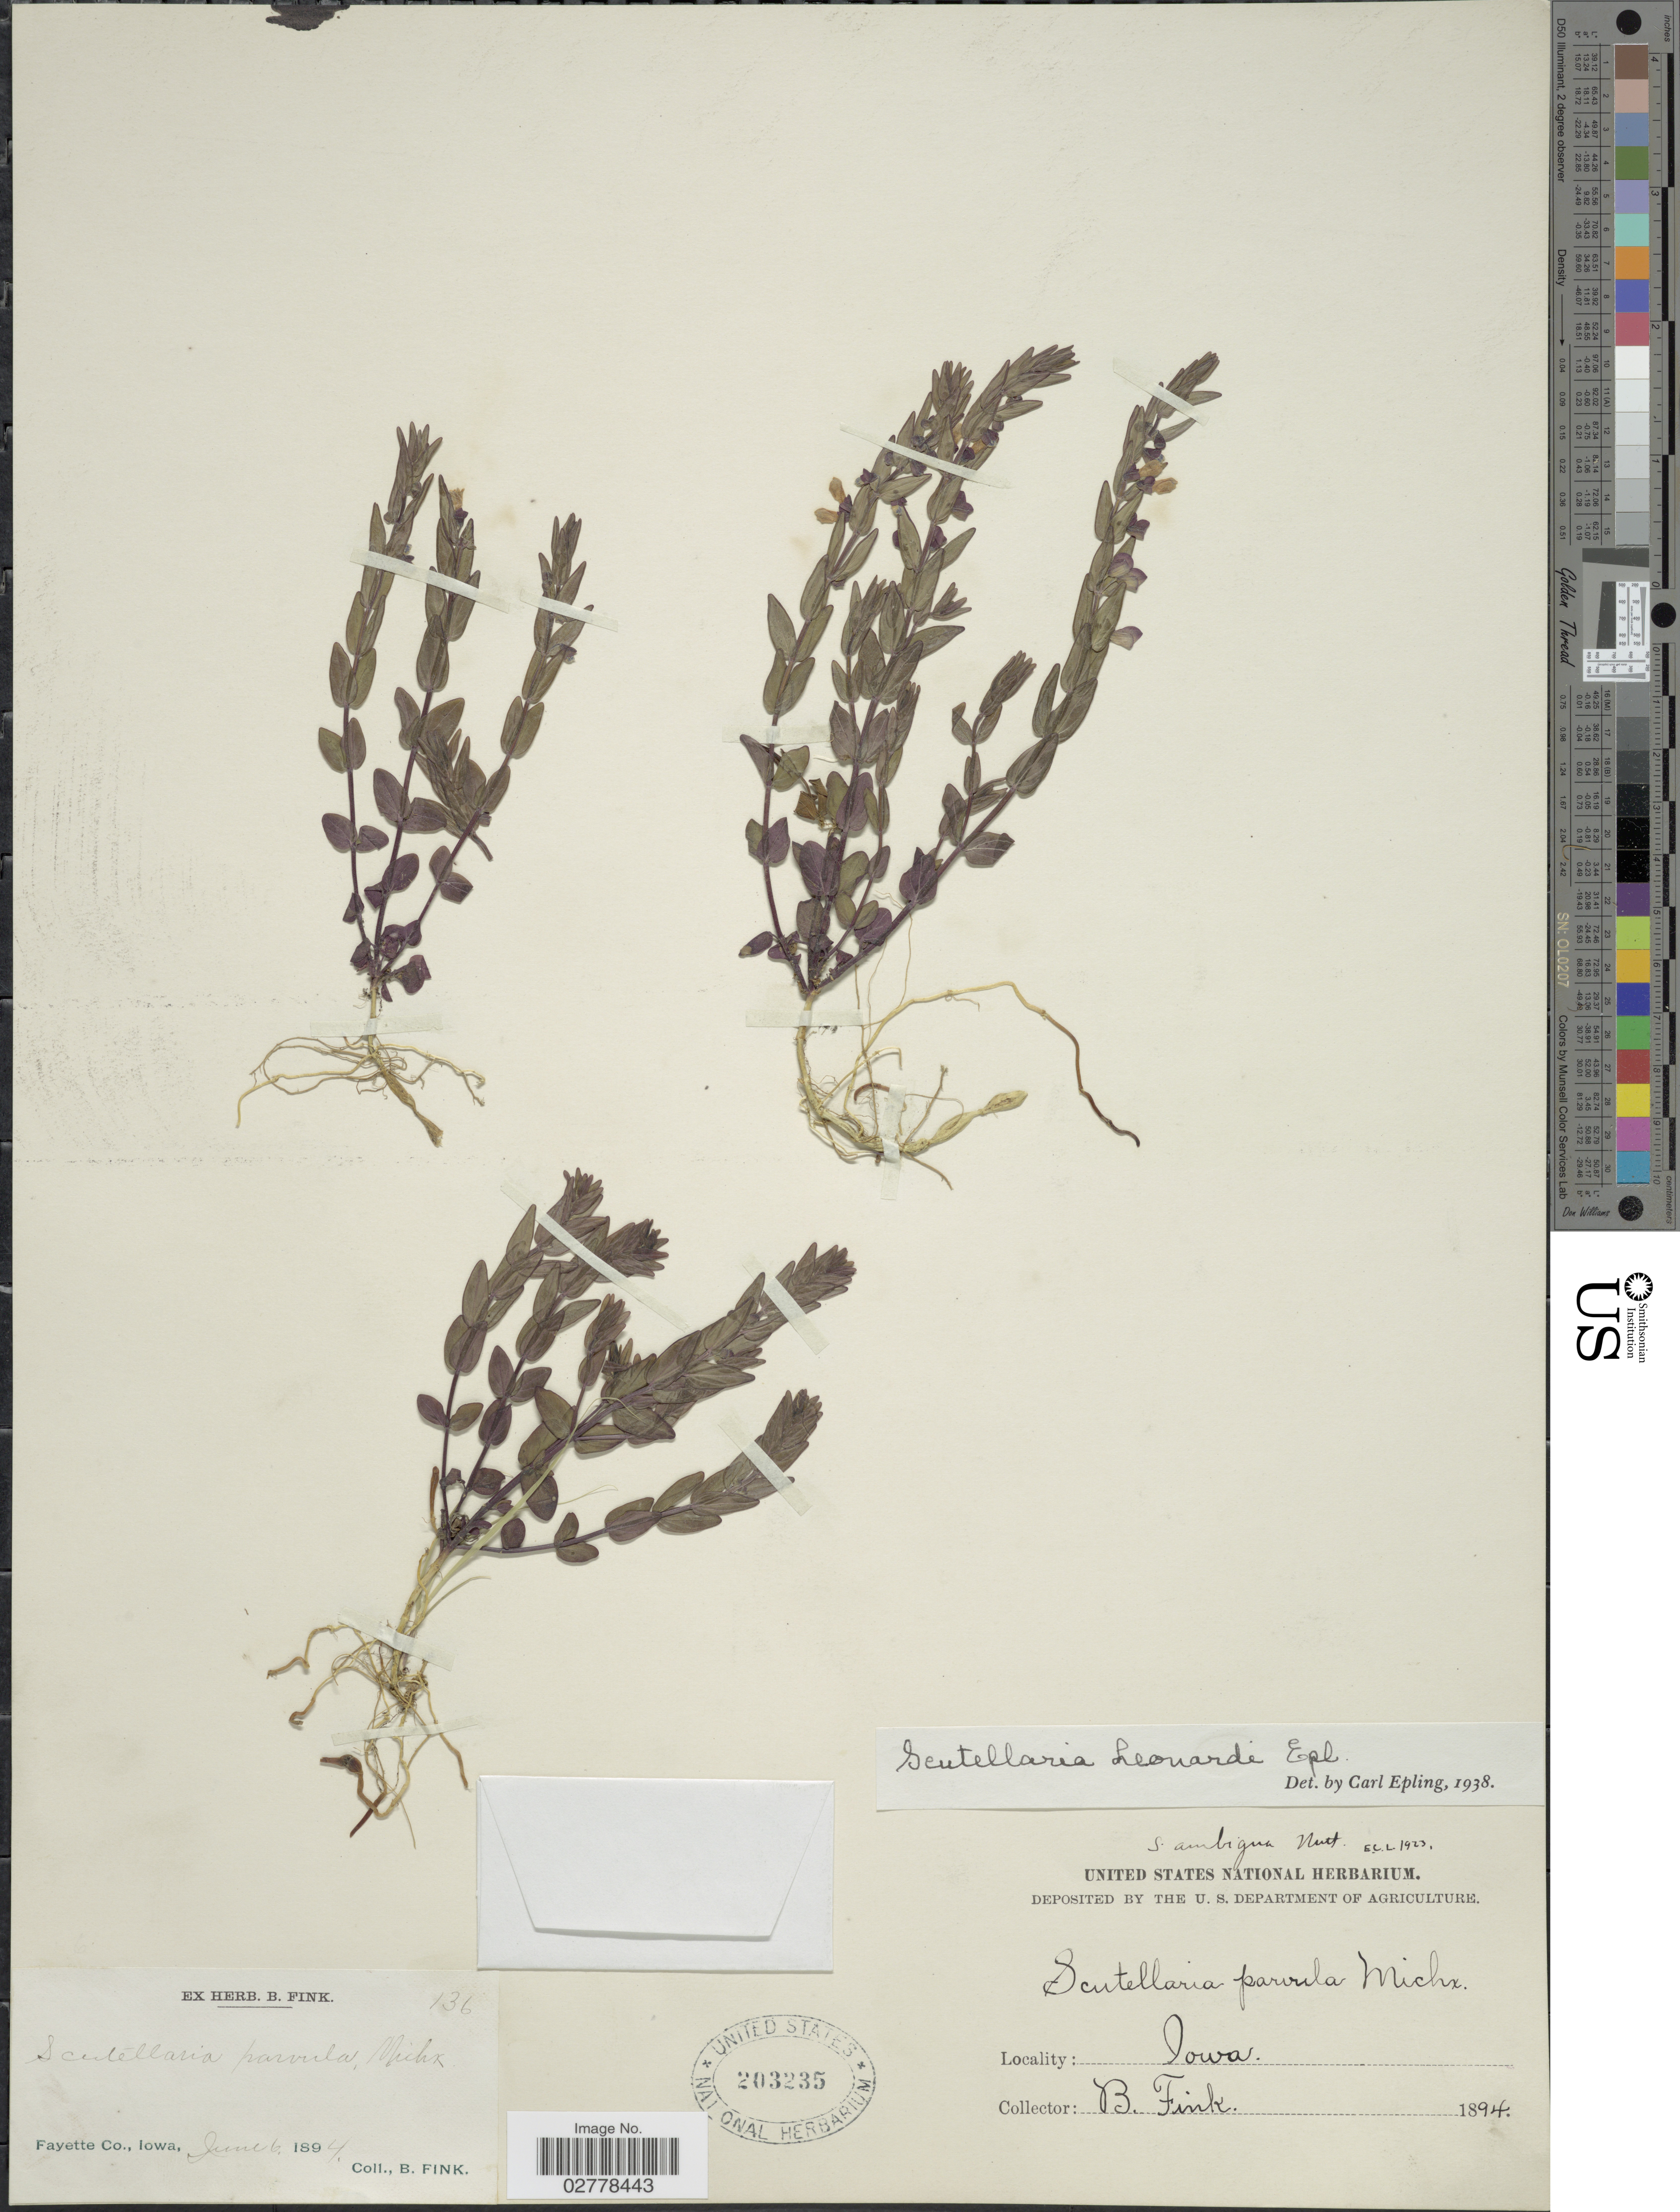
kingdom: Plantae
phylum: Tracheophyta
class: Magnoliopsida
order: Lamiales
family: Lamiaceae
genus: Scutellaria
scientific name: Scutellaria leonardii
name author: Epling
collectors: B. Fink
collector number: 136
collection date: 1894-06-06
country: United States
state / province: Iowa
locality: Fayette Co.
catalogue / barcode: US 203235